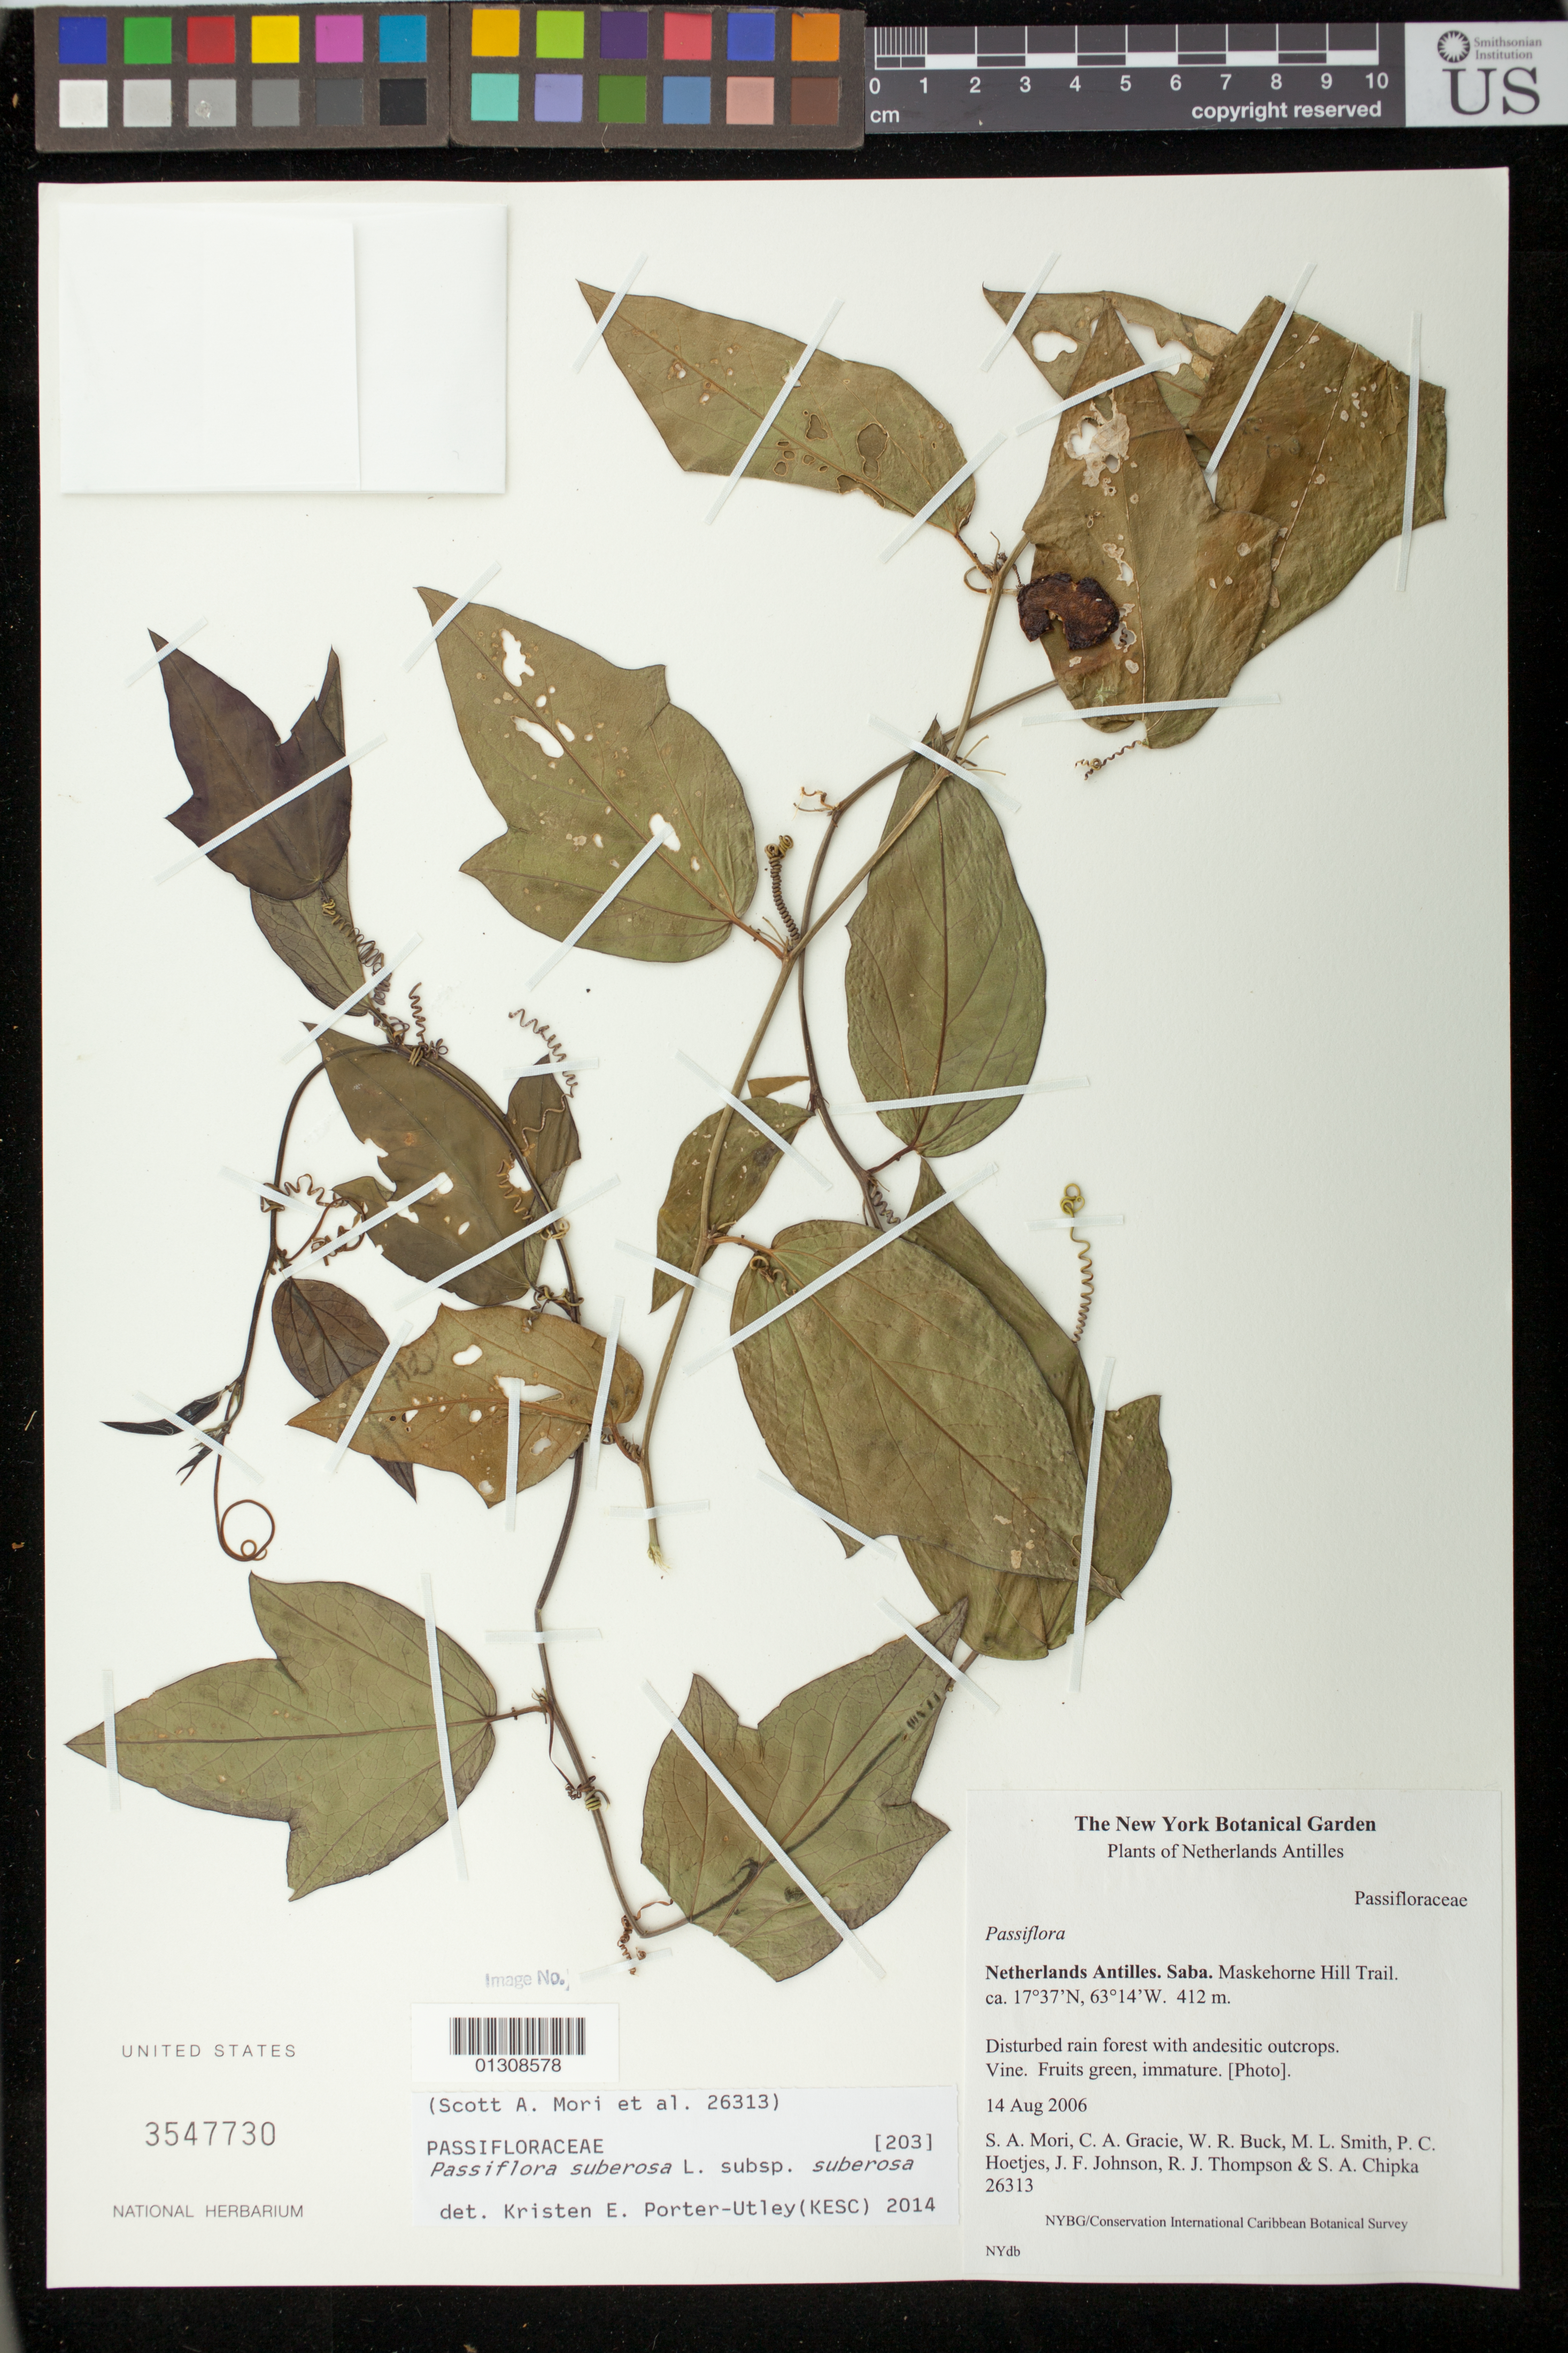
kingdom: Plantae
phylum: Tracheophyta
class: Magnoliopsida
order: Malpighiales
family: Passifloraceae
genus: Passiflora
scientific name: Passiflora suberosa subsp. suberosa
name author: L.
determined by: Porter-Utley, K. E.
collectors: S. Mori, C. A. Gracie, W. R. Buck, M. Smith, P. Hoetjes, J. Johnson & R. J. Thompson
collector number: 26313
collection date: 2006-08-14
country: Netherlands Antilles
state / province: Saba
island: Saba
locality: Maskehorne Hill Trail.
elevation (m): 412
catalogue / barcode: US 3547730